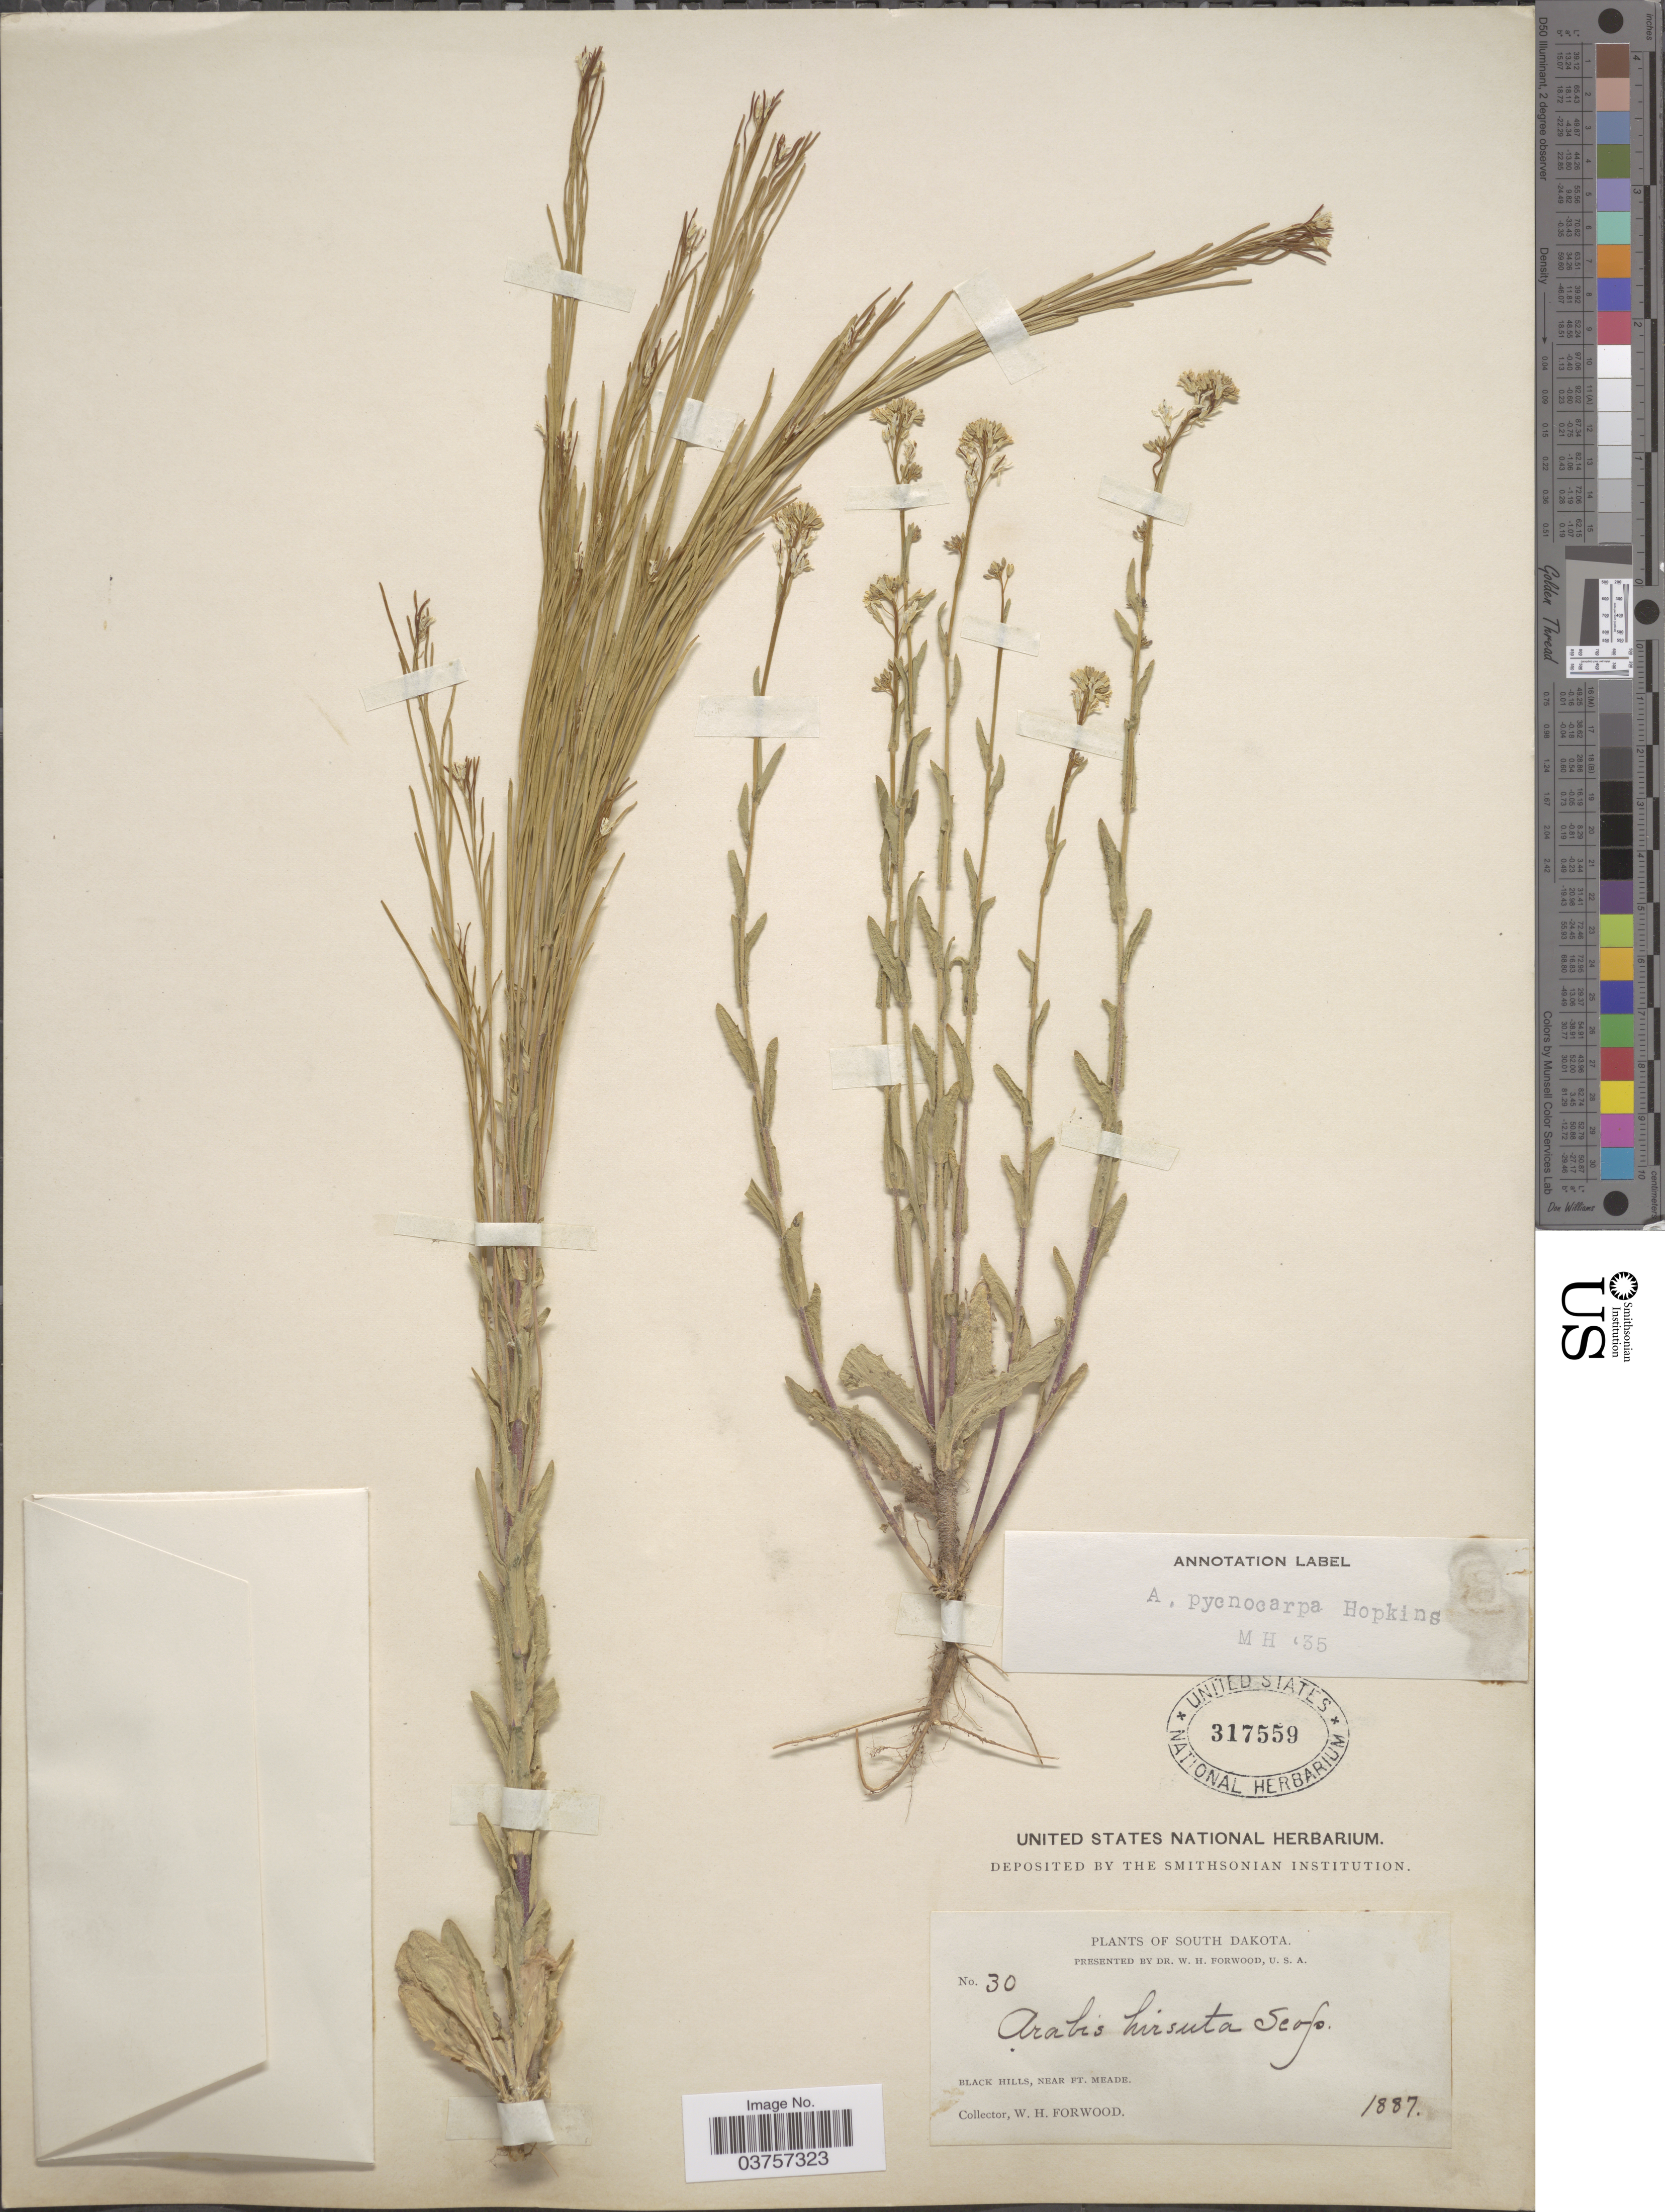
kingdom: Plantae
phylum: Tracheophyta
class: Magnoliopsida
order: Brassicales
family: Brassicaceae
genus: Arabis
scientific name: Arabis hirsuta var. pycnocarpa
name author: M. Hopkins & Rollins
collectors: W. Forwood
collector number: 30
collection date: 1887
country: United States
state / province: South Dakota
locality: Black Hills. Near Ft. Meade.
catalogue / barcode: US 317559